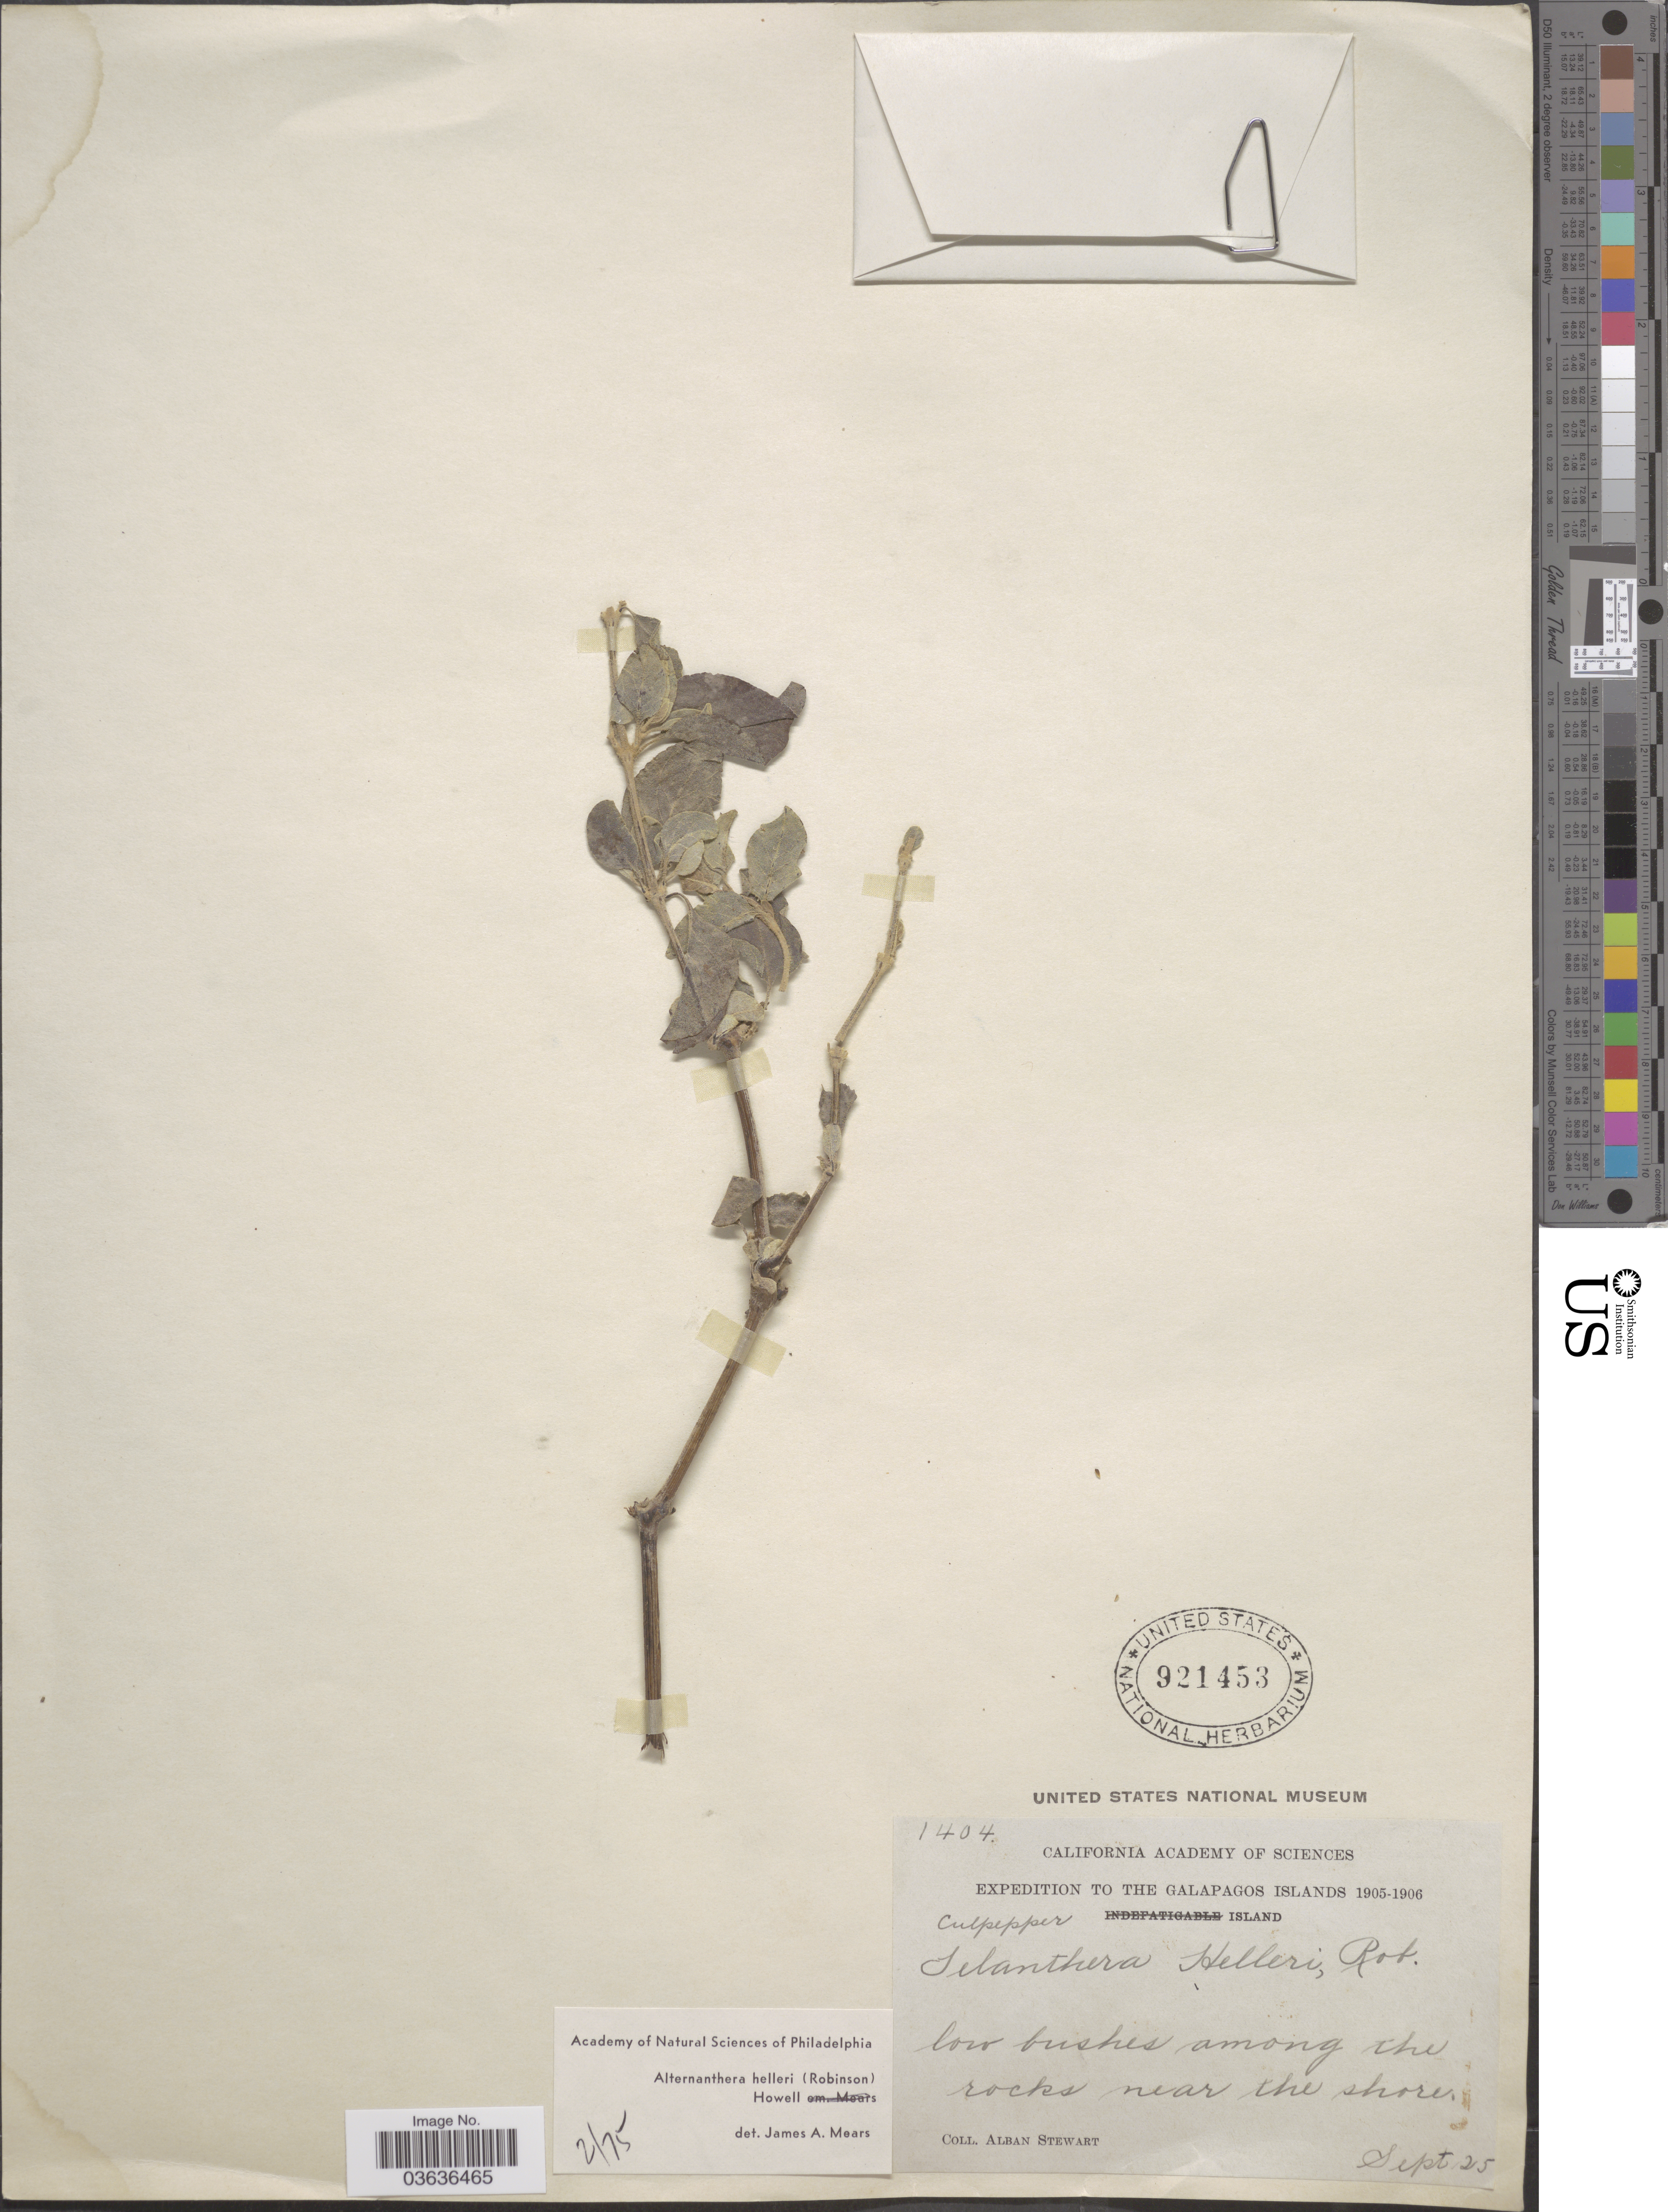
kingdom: Plantae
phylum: Tracheophyta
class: Magnoliopsida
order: Caryophyllales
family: Amaranthaceae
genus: Alternanthera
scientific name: Alternanthera helleri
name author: (B.L. Rob.) J.T. Howell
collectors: A. Stewart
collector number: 1404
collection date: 1905-09-25/1906-09-25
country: Ecuador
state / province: Colón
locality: The Galapagos Islands. Culpepper Island.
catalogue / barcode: US 921453